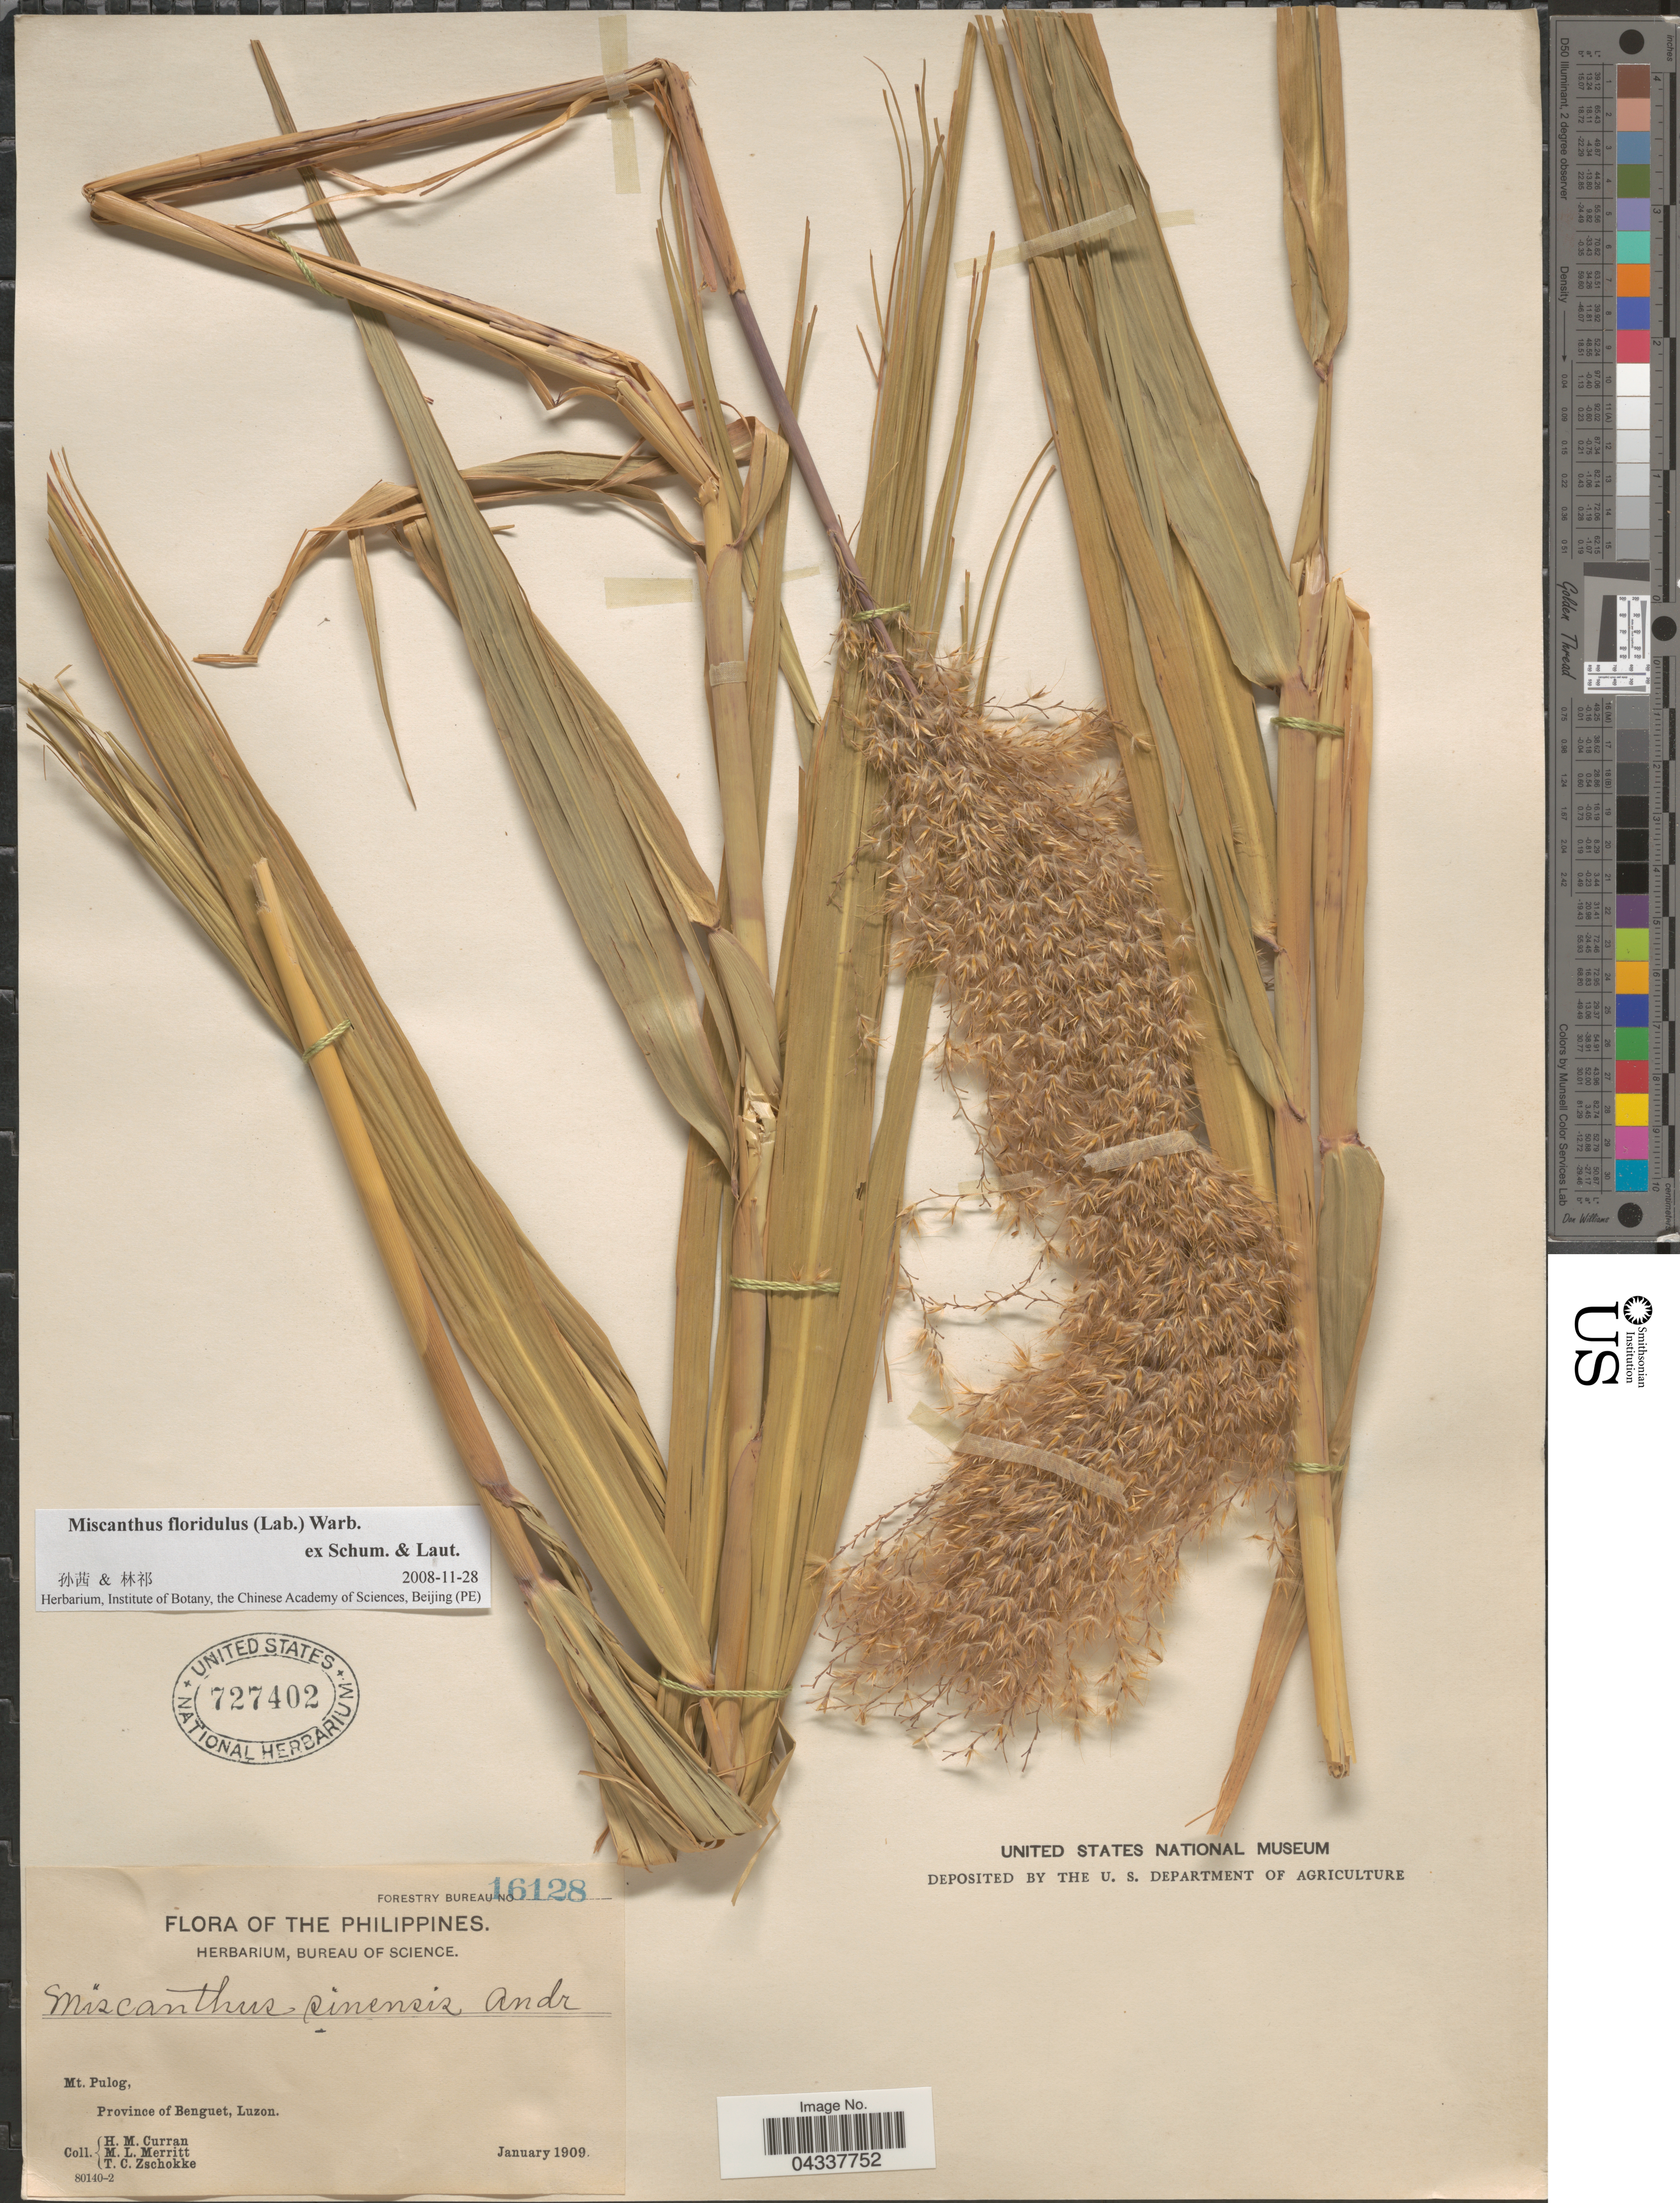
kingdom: Plantae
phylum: Tracheophyta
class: Liliopsida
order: Poales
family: Poaceae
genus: Miscanthus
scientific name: Miscanthus floridulus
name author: (Labill.) Warb.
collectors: H. M. Curran, M. L. Merritt & T. C. Zschokke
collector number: Forestry Bureau 16128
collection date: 1909-01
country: Philippines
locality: Mt. Pulog, Province of Benguet, Luzon.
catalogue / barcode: US 727402